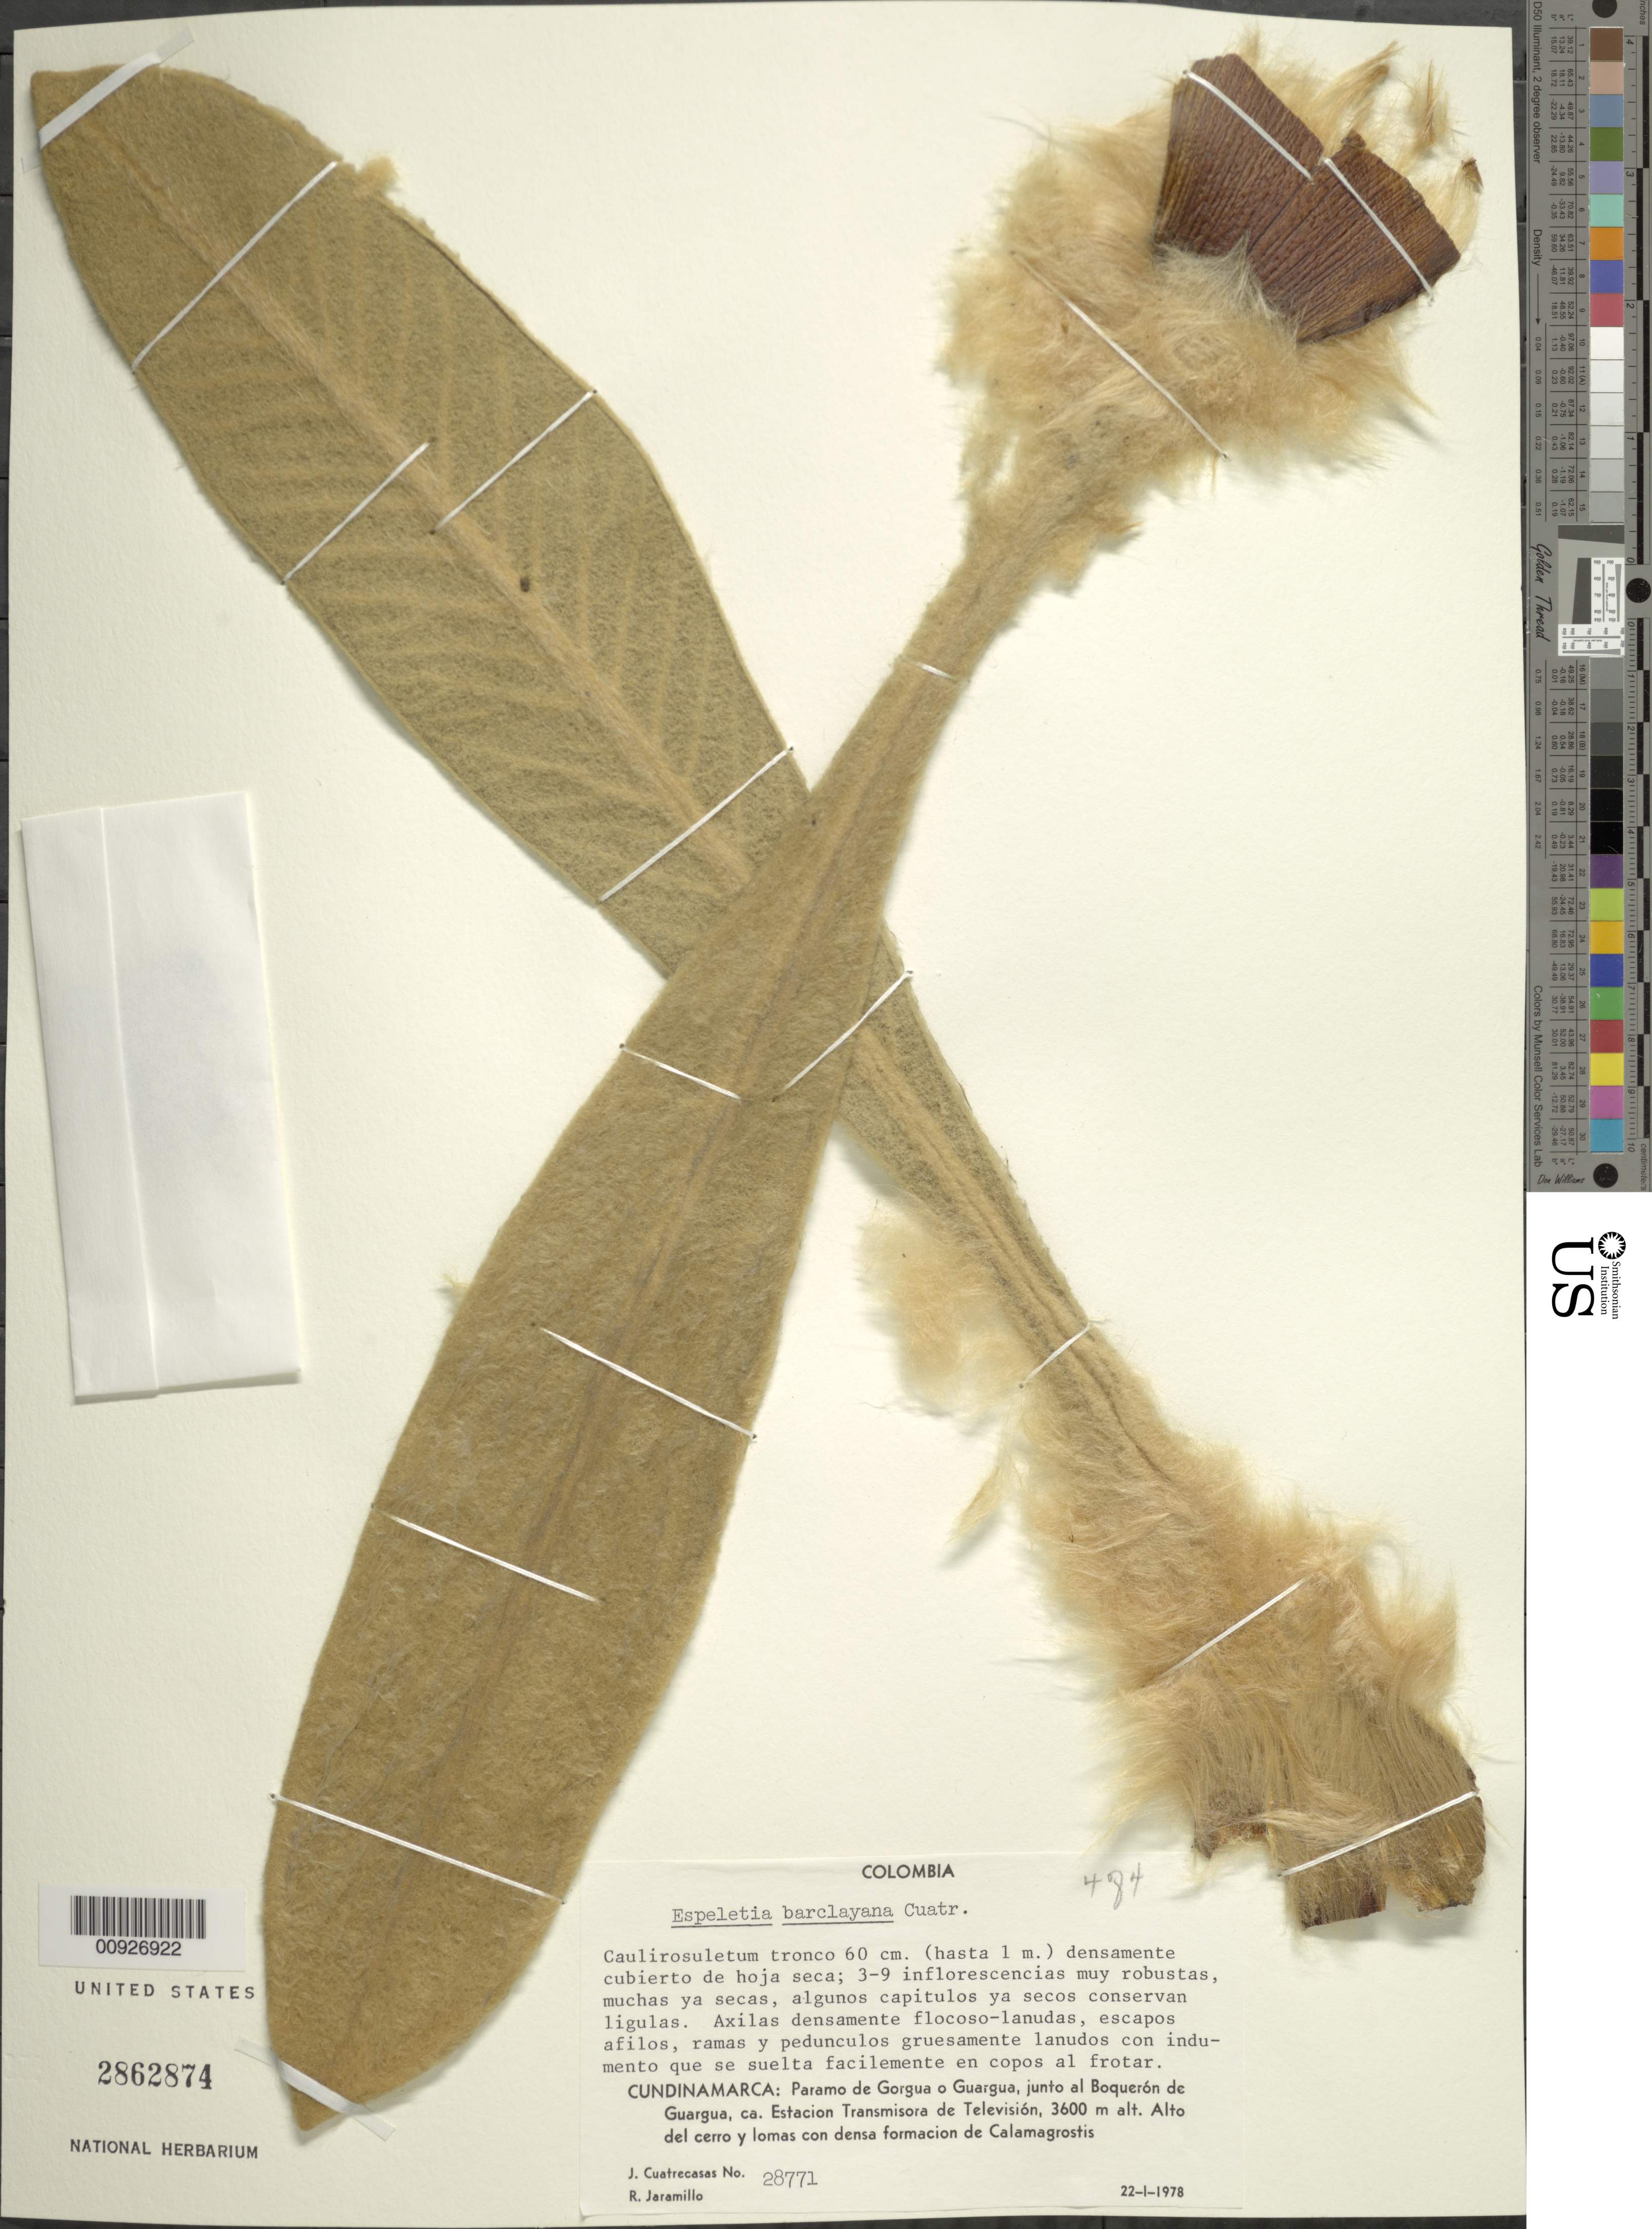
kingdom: Plantae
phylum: Tracheophyta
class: Magnoliopsida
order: Asterales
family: Asteraceae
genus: Espeletia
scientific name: Espeletia barclayana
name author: Cuatrec.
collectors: J. Cuatrecasas & R. Jaramillo M.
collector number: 28771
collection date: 1978-01-22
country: Colombia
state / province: Cundinamarca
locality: P. de Gorgua o Guargua. Páramo de Gorgua o Guargua, junto al Boquerón de Guarga, ca. Estación transmisora de televisión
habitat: Alto del cerro y lomas con densa formación de calamagostris.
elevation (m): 3600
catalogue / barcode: US 2862874